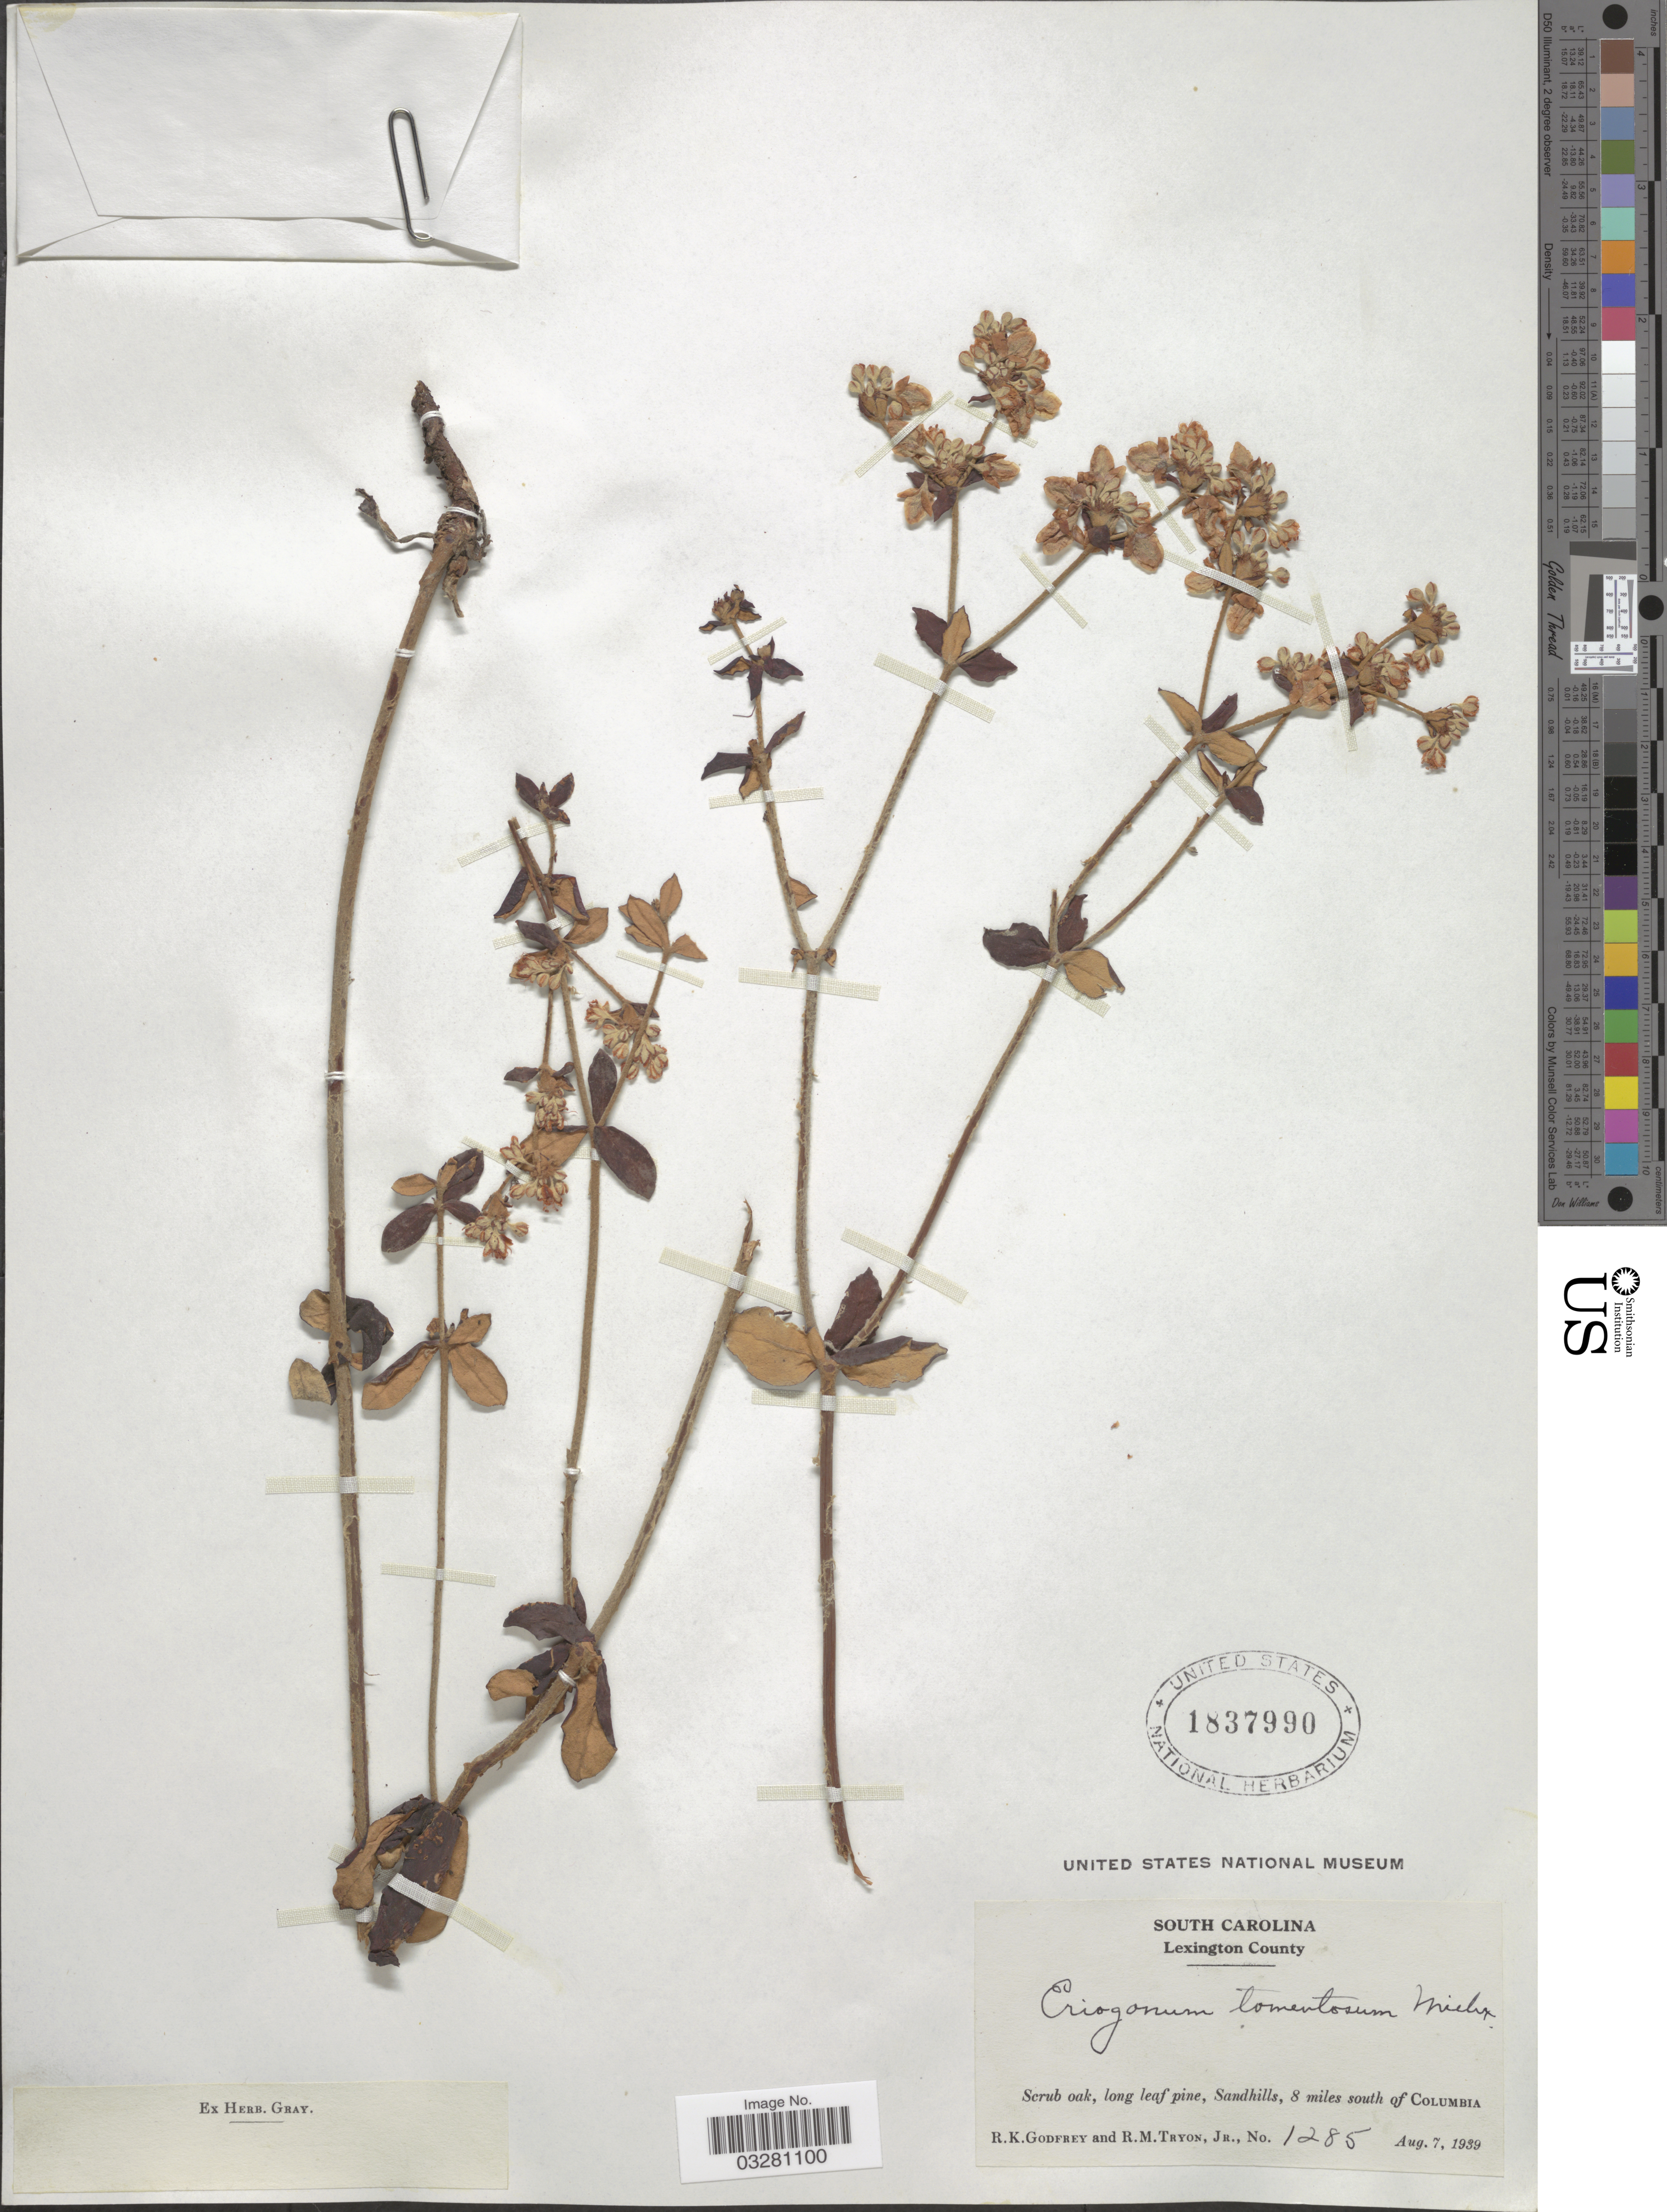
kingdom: Plantae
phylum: Tracheophyta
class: Magnoliopsida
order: Caryophyllales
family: Polygonaceae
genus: Eriogonum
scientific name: Eriogonum tomentosum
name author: Michx.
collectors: R. K. Godfrey & R. Tryon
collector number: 1285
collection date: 1939-08-07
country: United States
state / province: South Carolina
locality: Lexington County. 8 miles south of Columbia.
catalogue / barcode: US 1837990